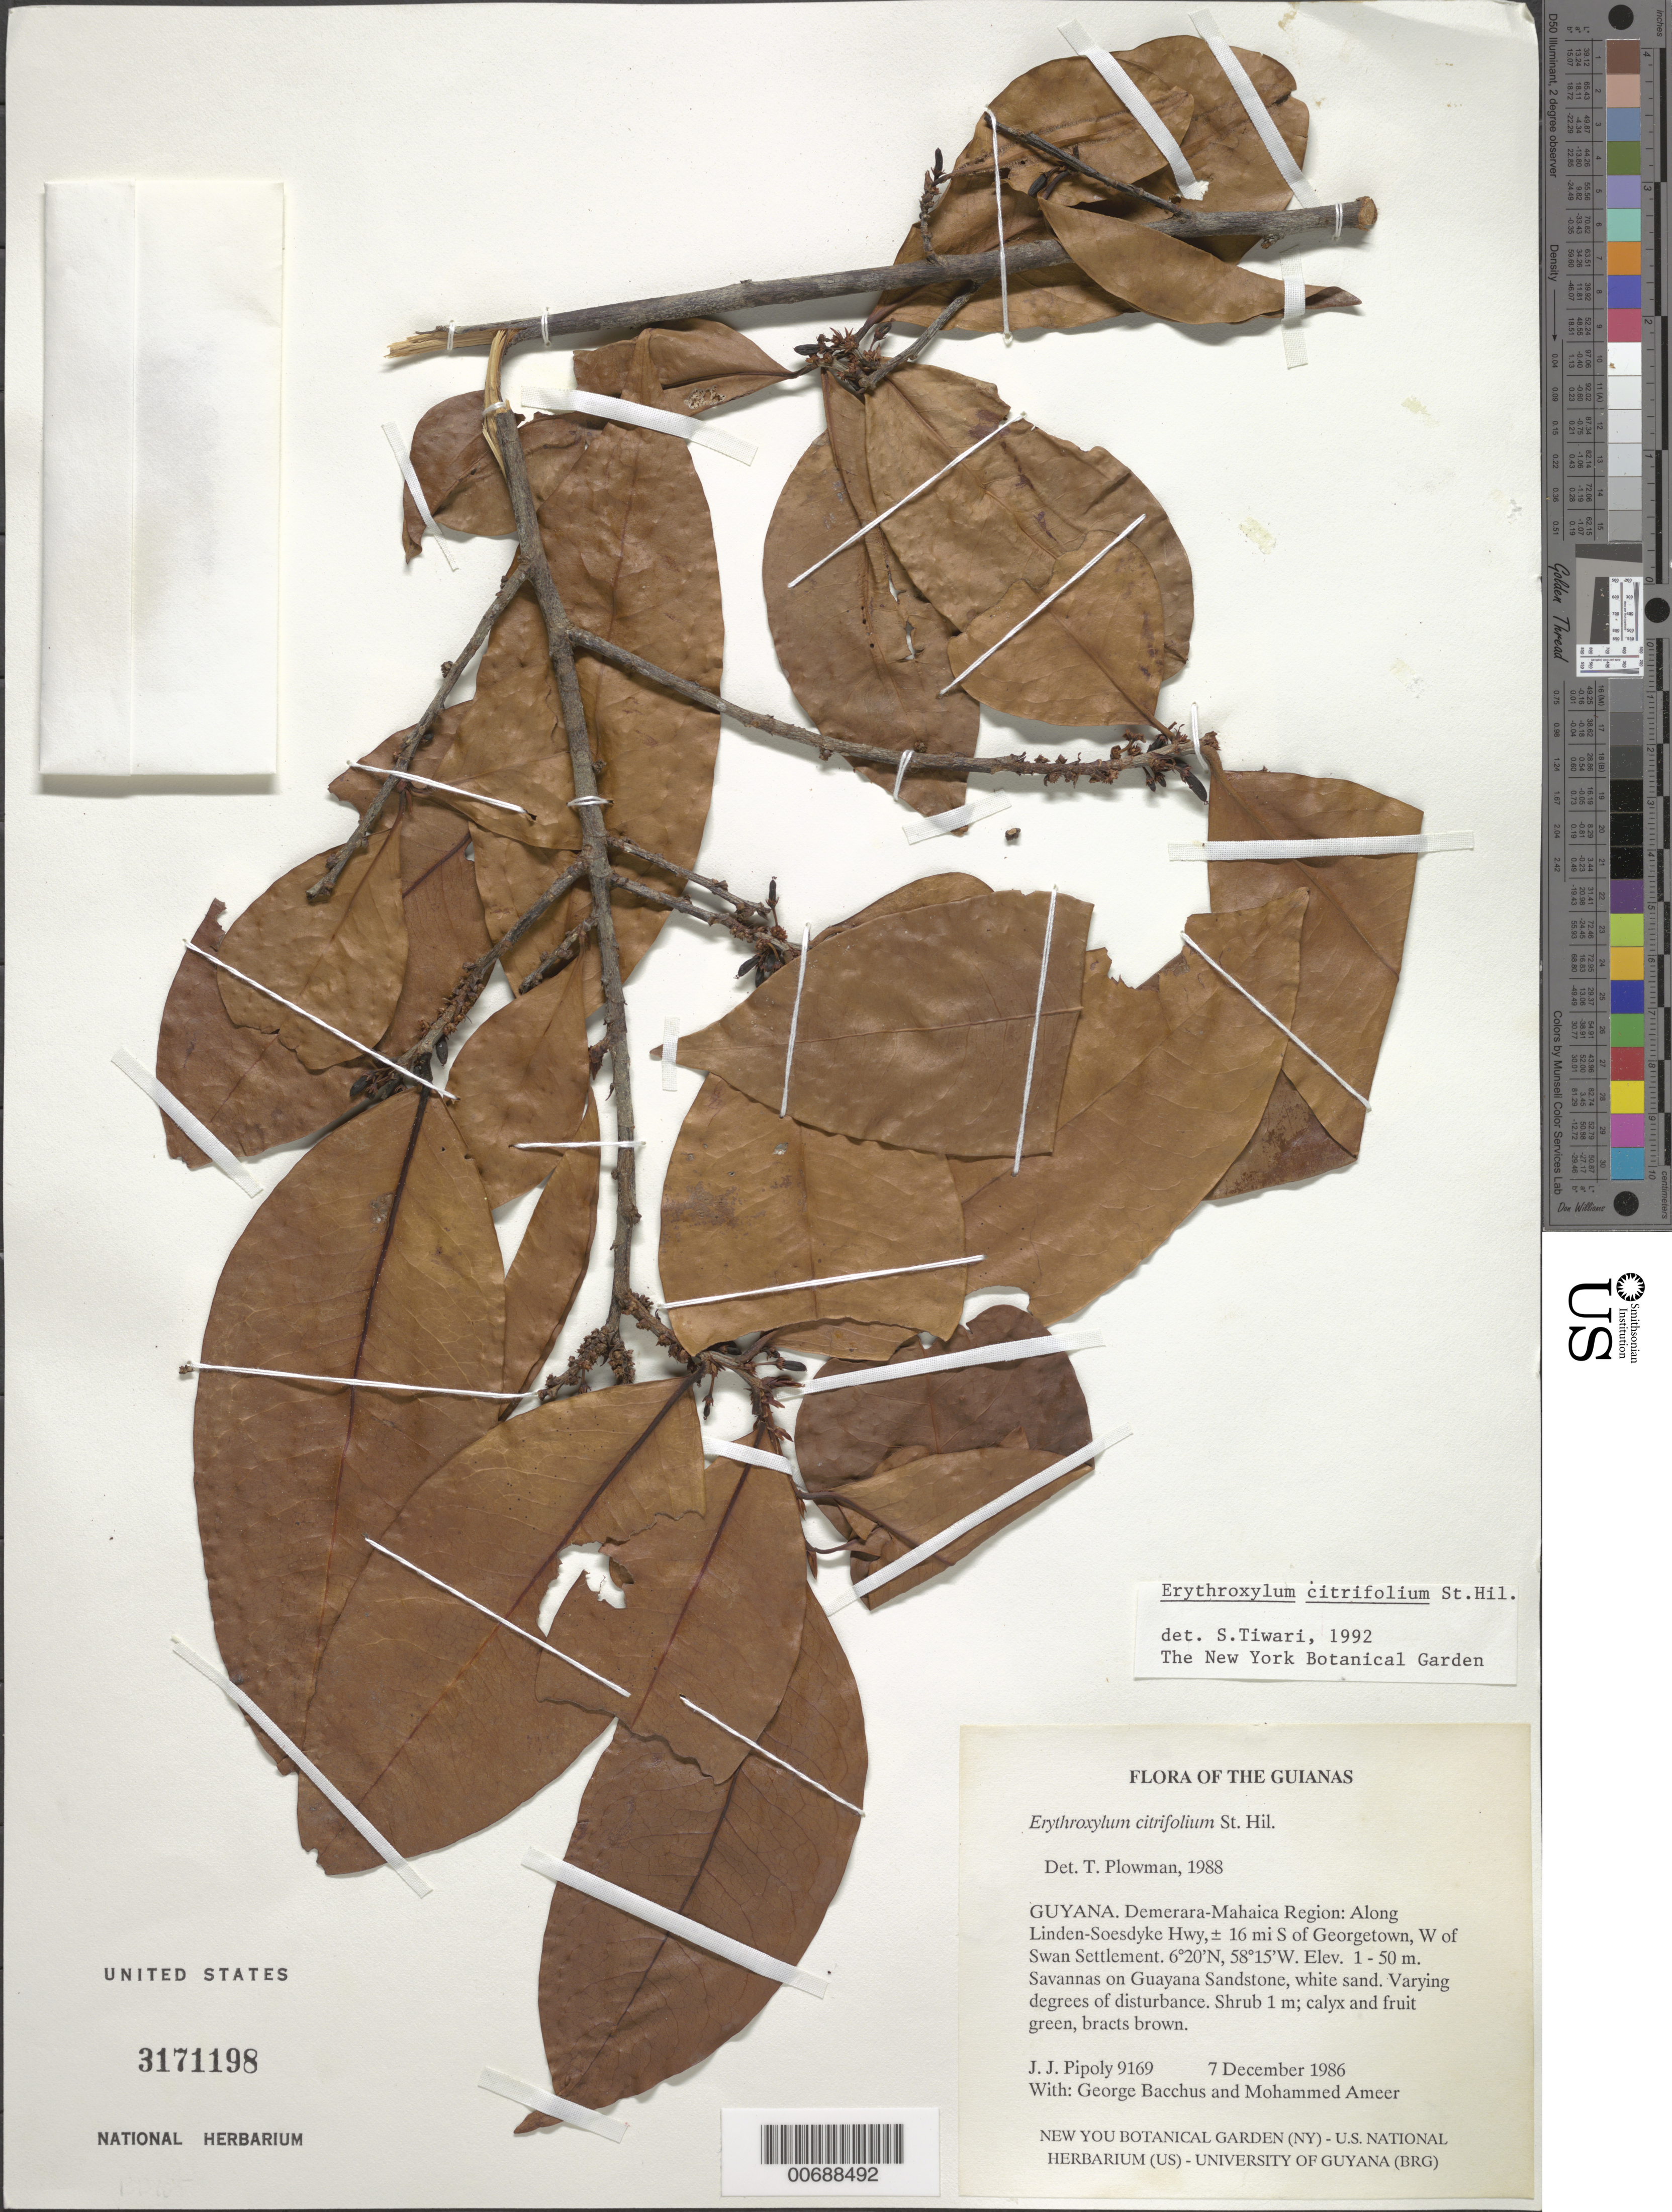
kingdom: Plantae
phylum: Tracheophyta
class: Magnoliopsida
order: Malpighiales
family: Erythroxylaceae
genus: Erythroxylum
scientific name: Erythroxylum citrifolium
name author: A. St.-Hil.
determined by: Plowman, Timothy C.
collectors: J. J. Pipoly, G. Bacchus & M. Ameer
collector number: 9169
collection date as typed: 7 December 1986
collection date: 1986-12-07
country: Guyana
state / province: Demerara-Mahaica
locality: Along Linden-Soesdyke Hwy,± 16 mi S of Georgetown, W of Swan Settlement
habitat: Savannas on Guayana Sandstone, white sand. Varying degrees of disturbance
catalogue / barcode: US 3171198